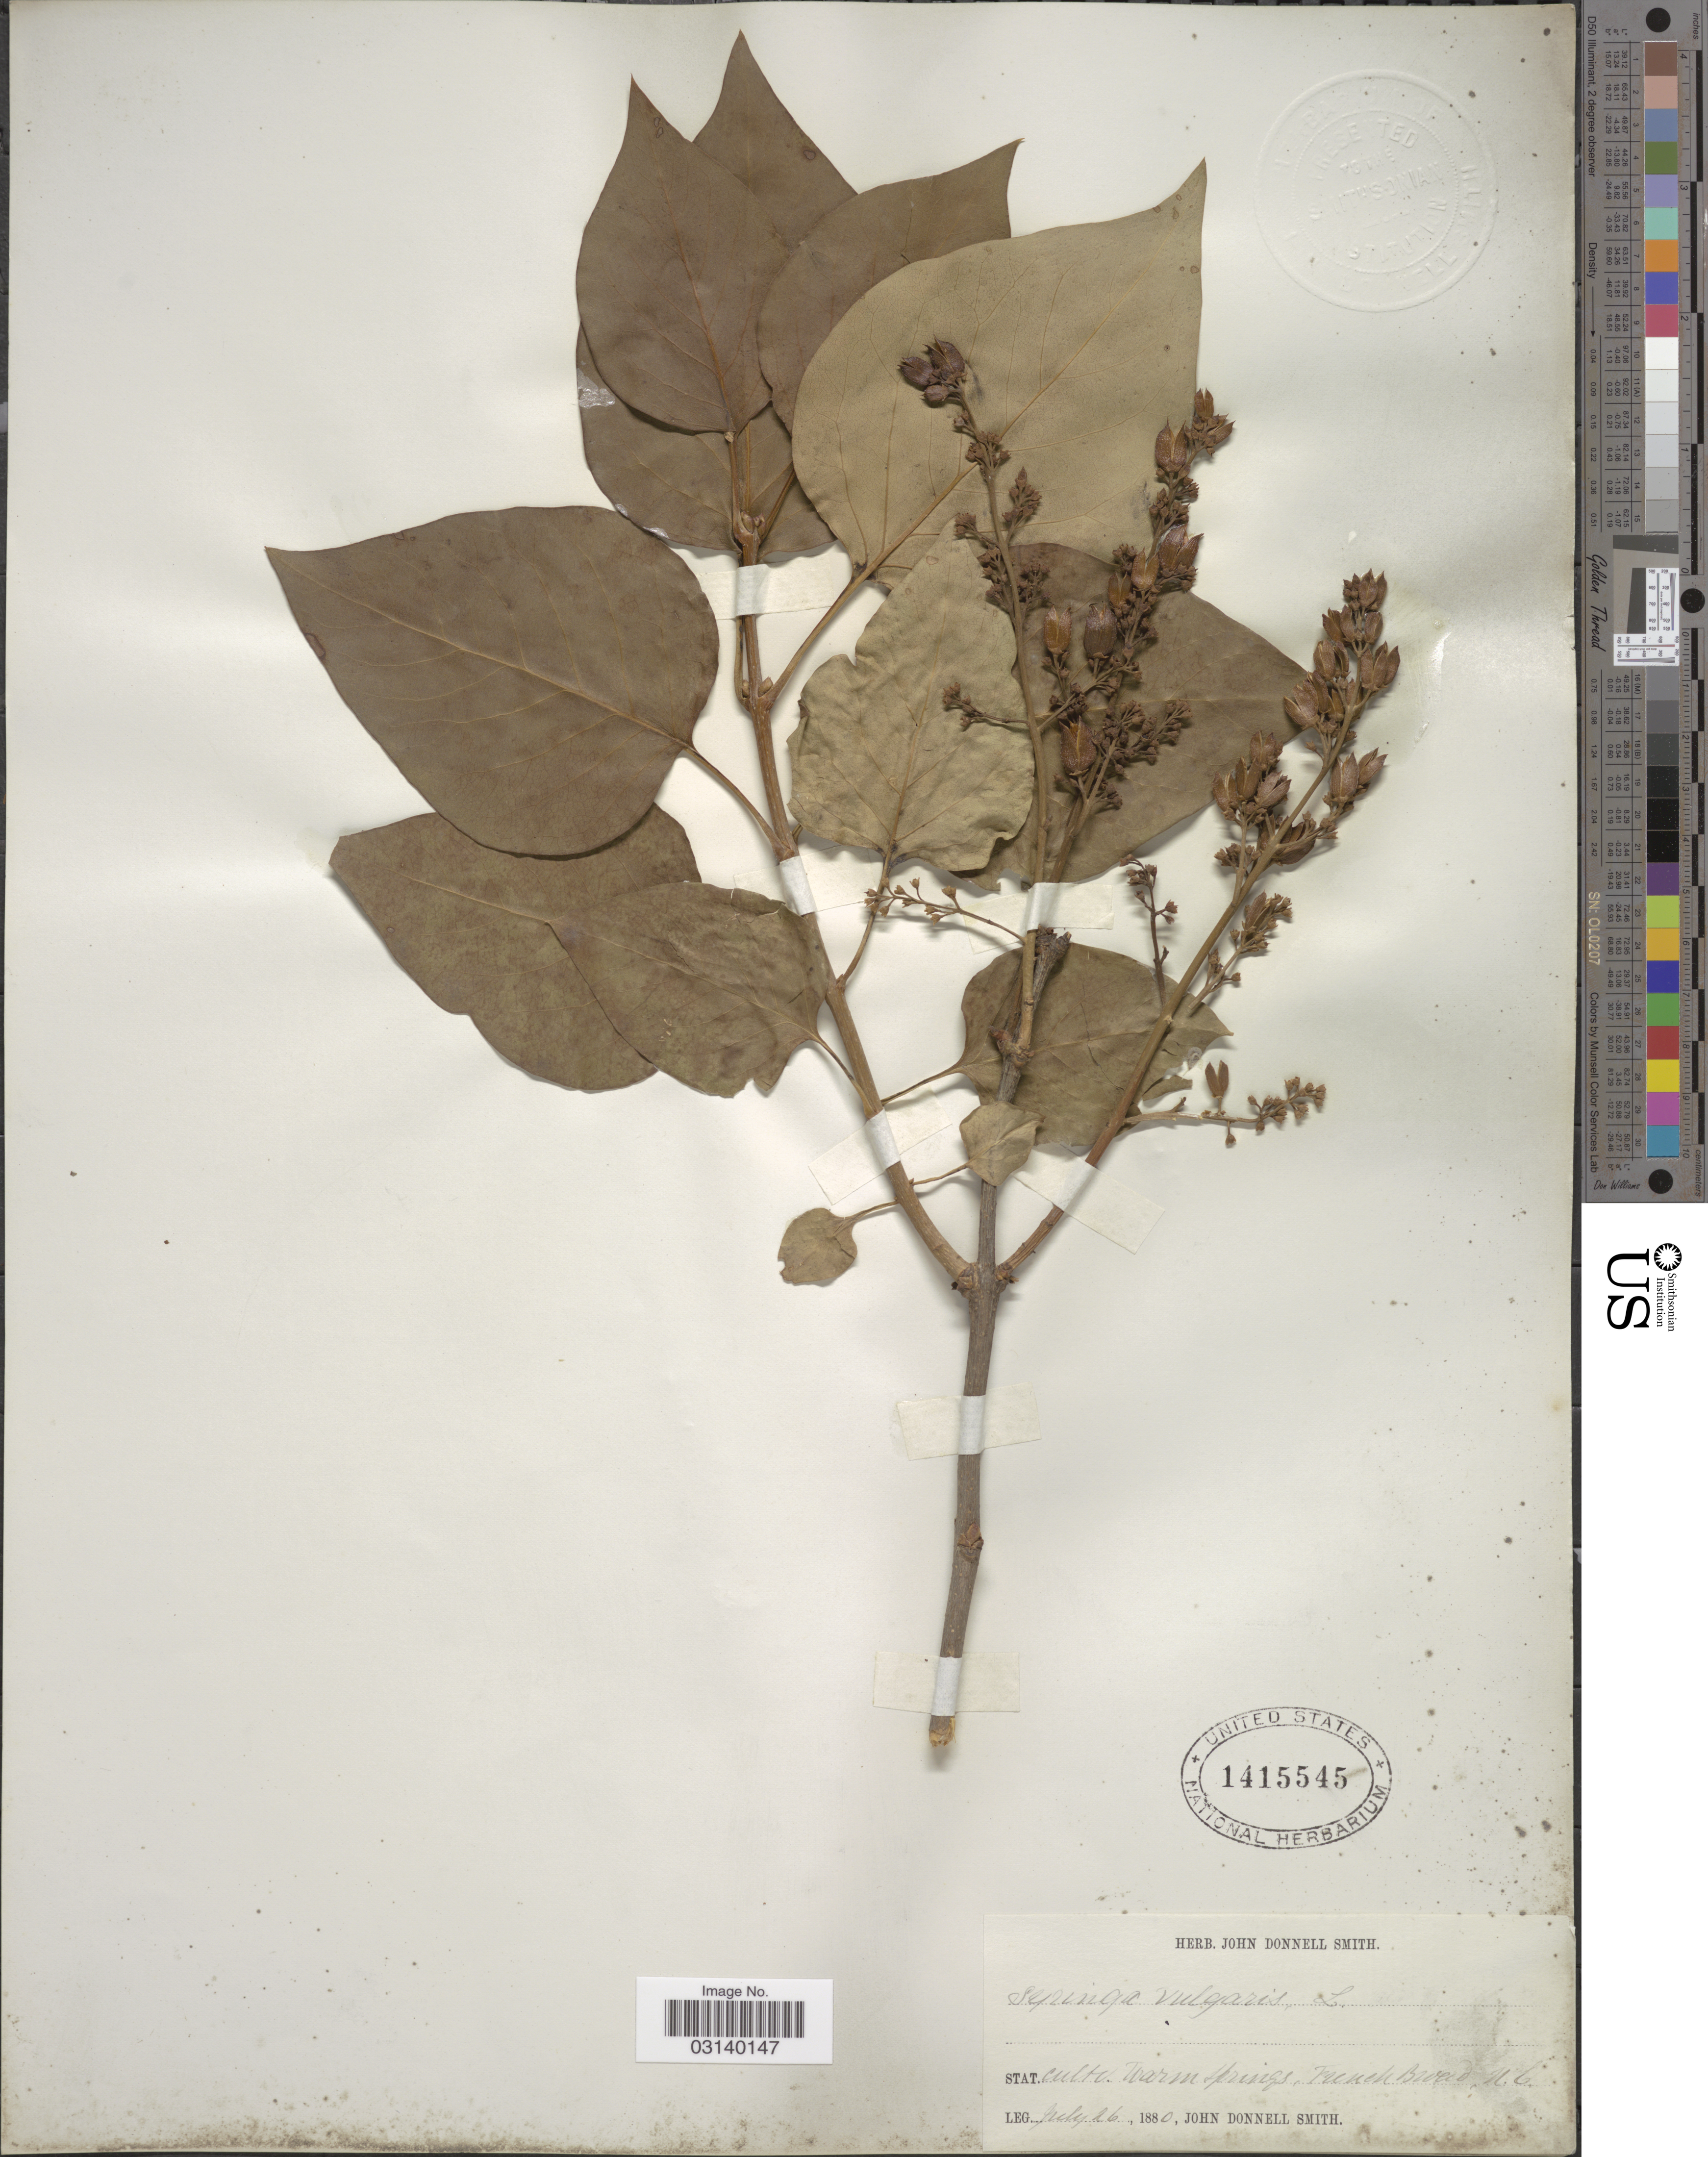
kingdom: Plantae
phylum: Tracheophyta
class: Magnoliopsida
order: Lamiales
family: Oleaceae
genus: Syringa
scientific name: Syringa vulgaris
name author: L.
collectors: J. Donnell Smith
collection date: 1880-07-26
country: United States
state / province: North Carolina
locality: Cultv. Warm Springs, French Broad.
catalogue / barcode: US 1415545